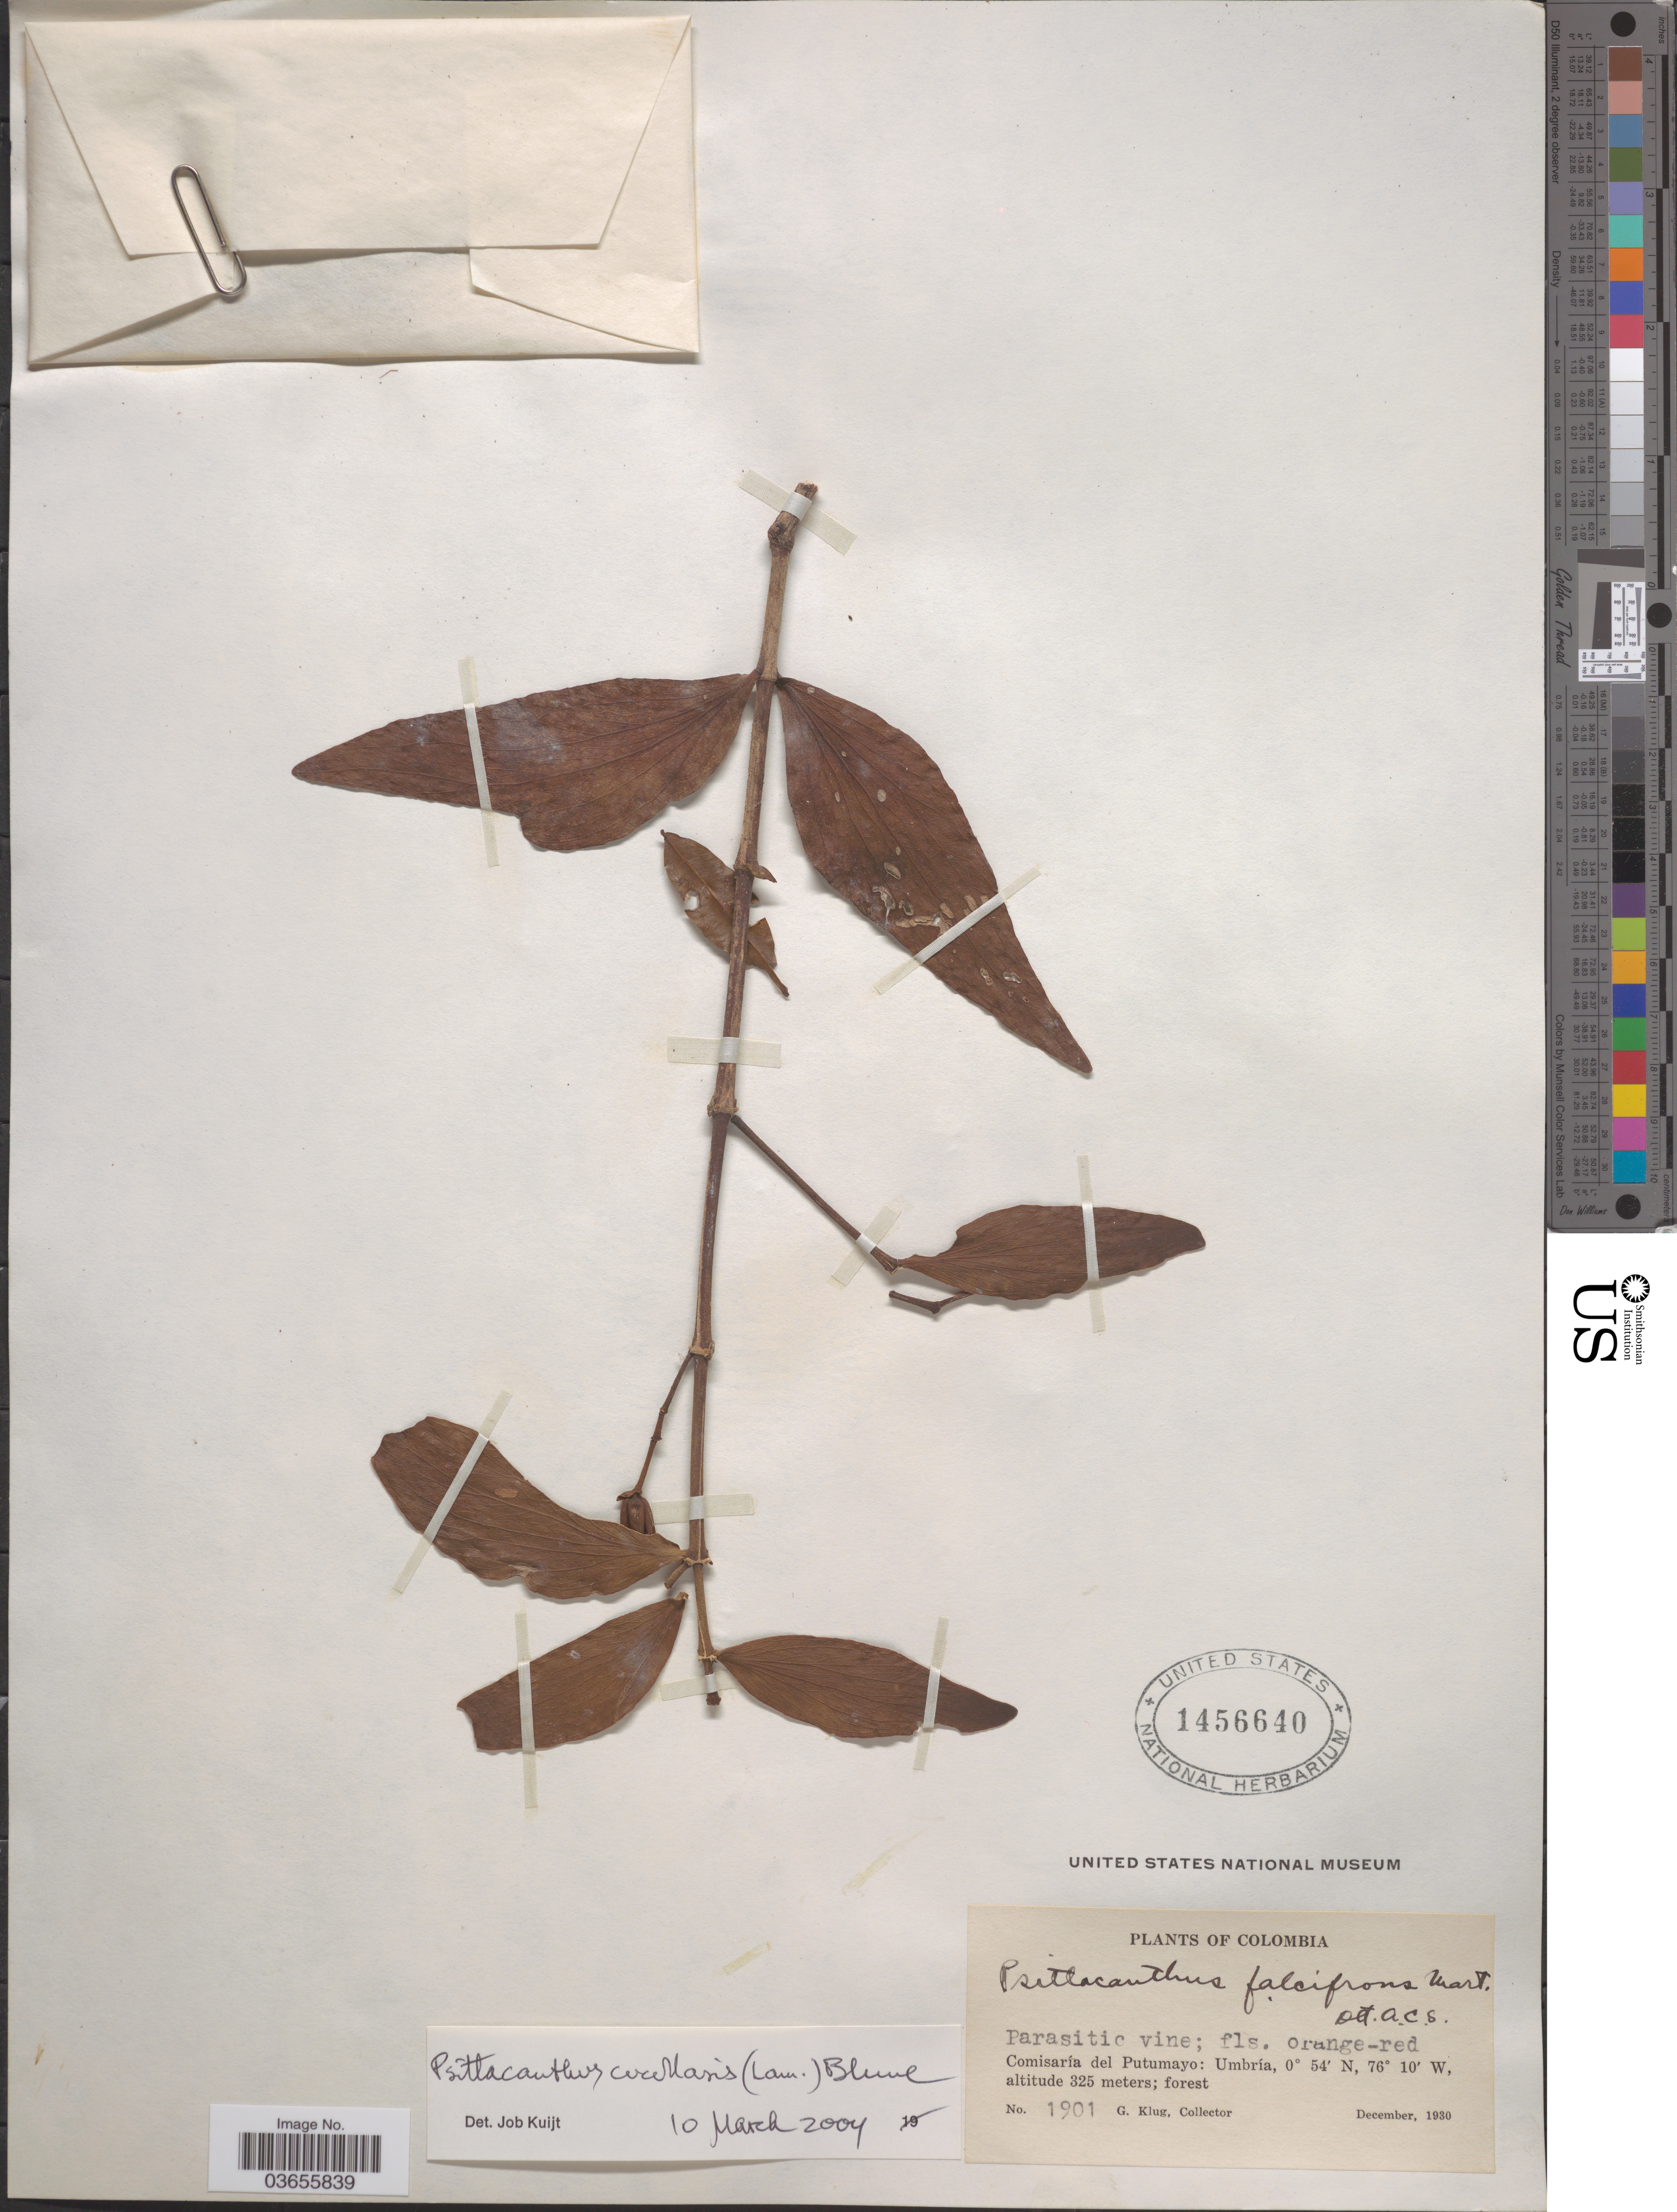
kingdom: Plantae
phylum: Tracheophyta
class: Magnoliopsida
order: Santalales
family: Loranthaceae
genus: Psittacanthus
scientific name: Psittacanthus cucullaris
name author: (Kunth) G. Don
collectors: G. Klug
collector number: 1901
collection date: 1930-12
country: Colombia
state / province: Putumayo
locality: Comisaría del Putumayo: Umbría.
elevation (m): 325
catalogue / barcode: US 1456640